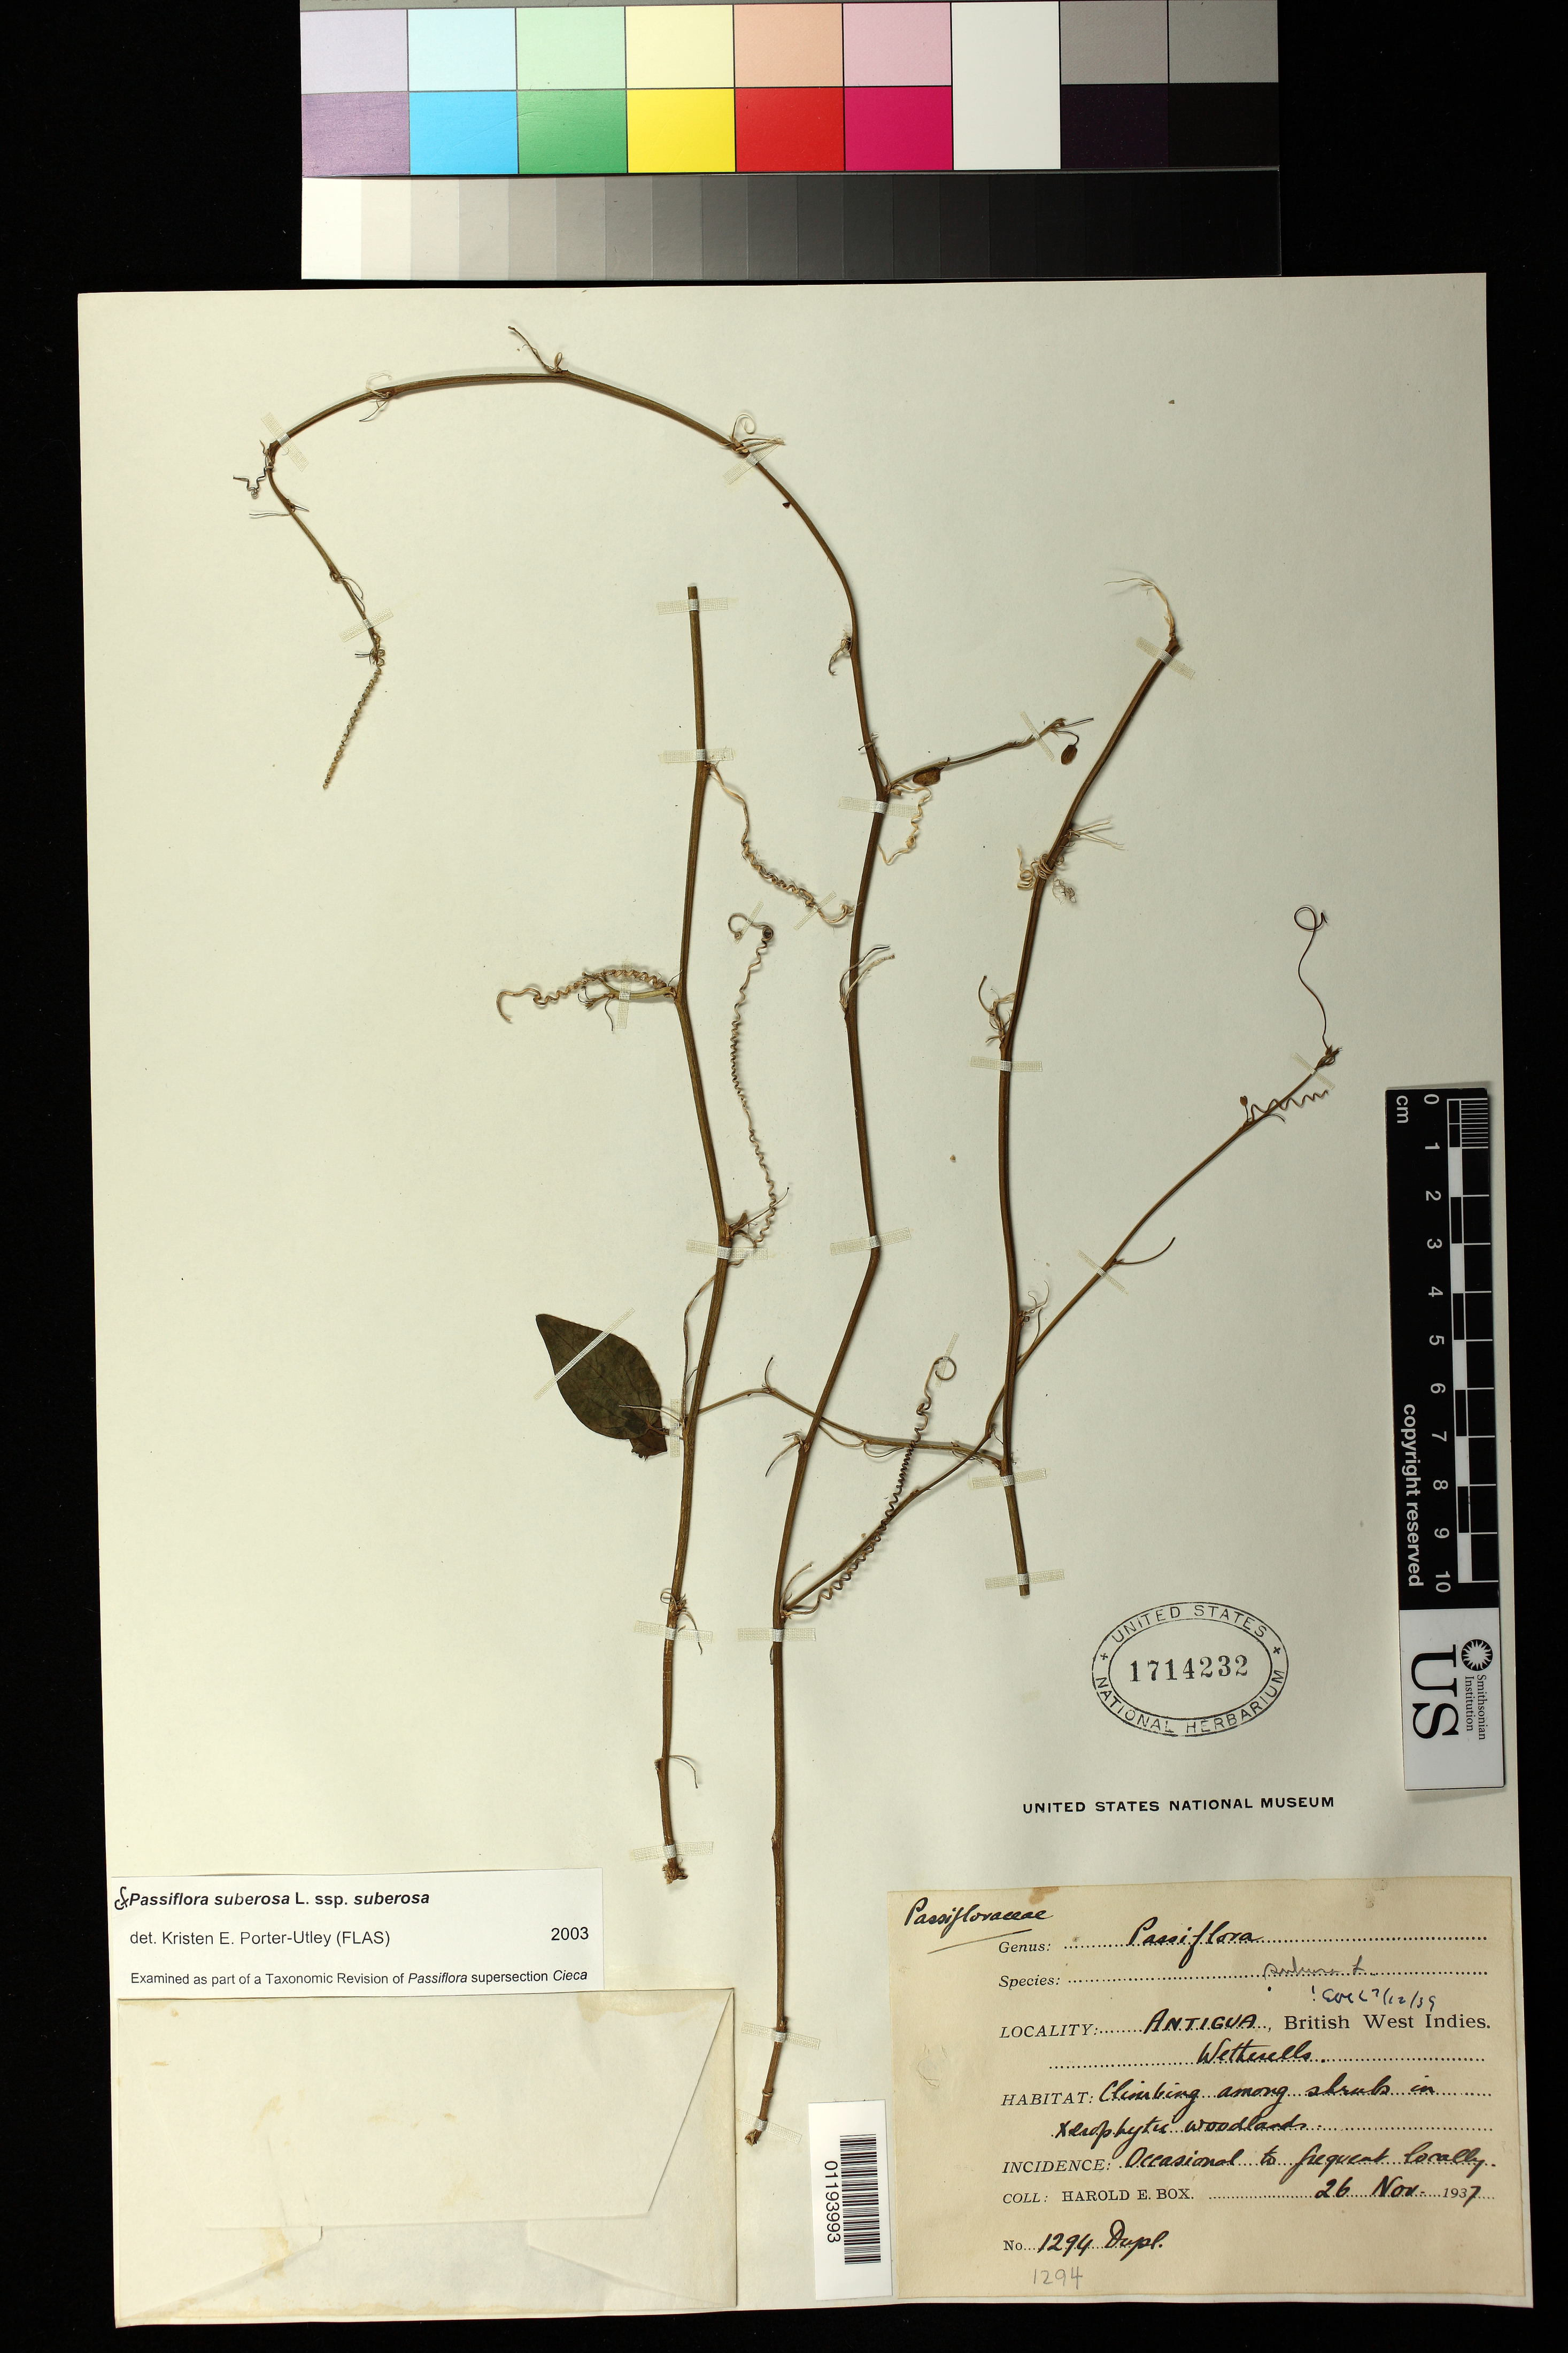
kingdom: Plantae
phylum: Tracheophyta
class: Magnoliopsida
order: Malpighiales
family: Passifloraceae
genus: Passiflora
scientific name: Passiflora suberosa subsp. suberosa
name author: L.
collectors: H. E. Box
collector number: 1294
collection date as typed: Nov 26 1937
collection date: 1937-11-26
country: Antigua and Barbuda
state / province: Saint John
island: Antigua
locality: Wetherells [Weatherills]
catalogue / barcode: US 1714232